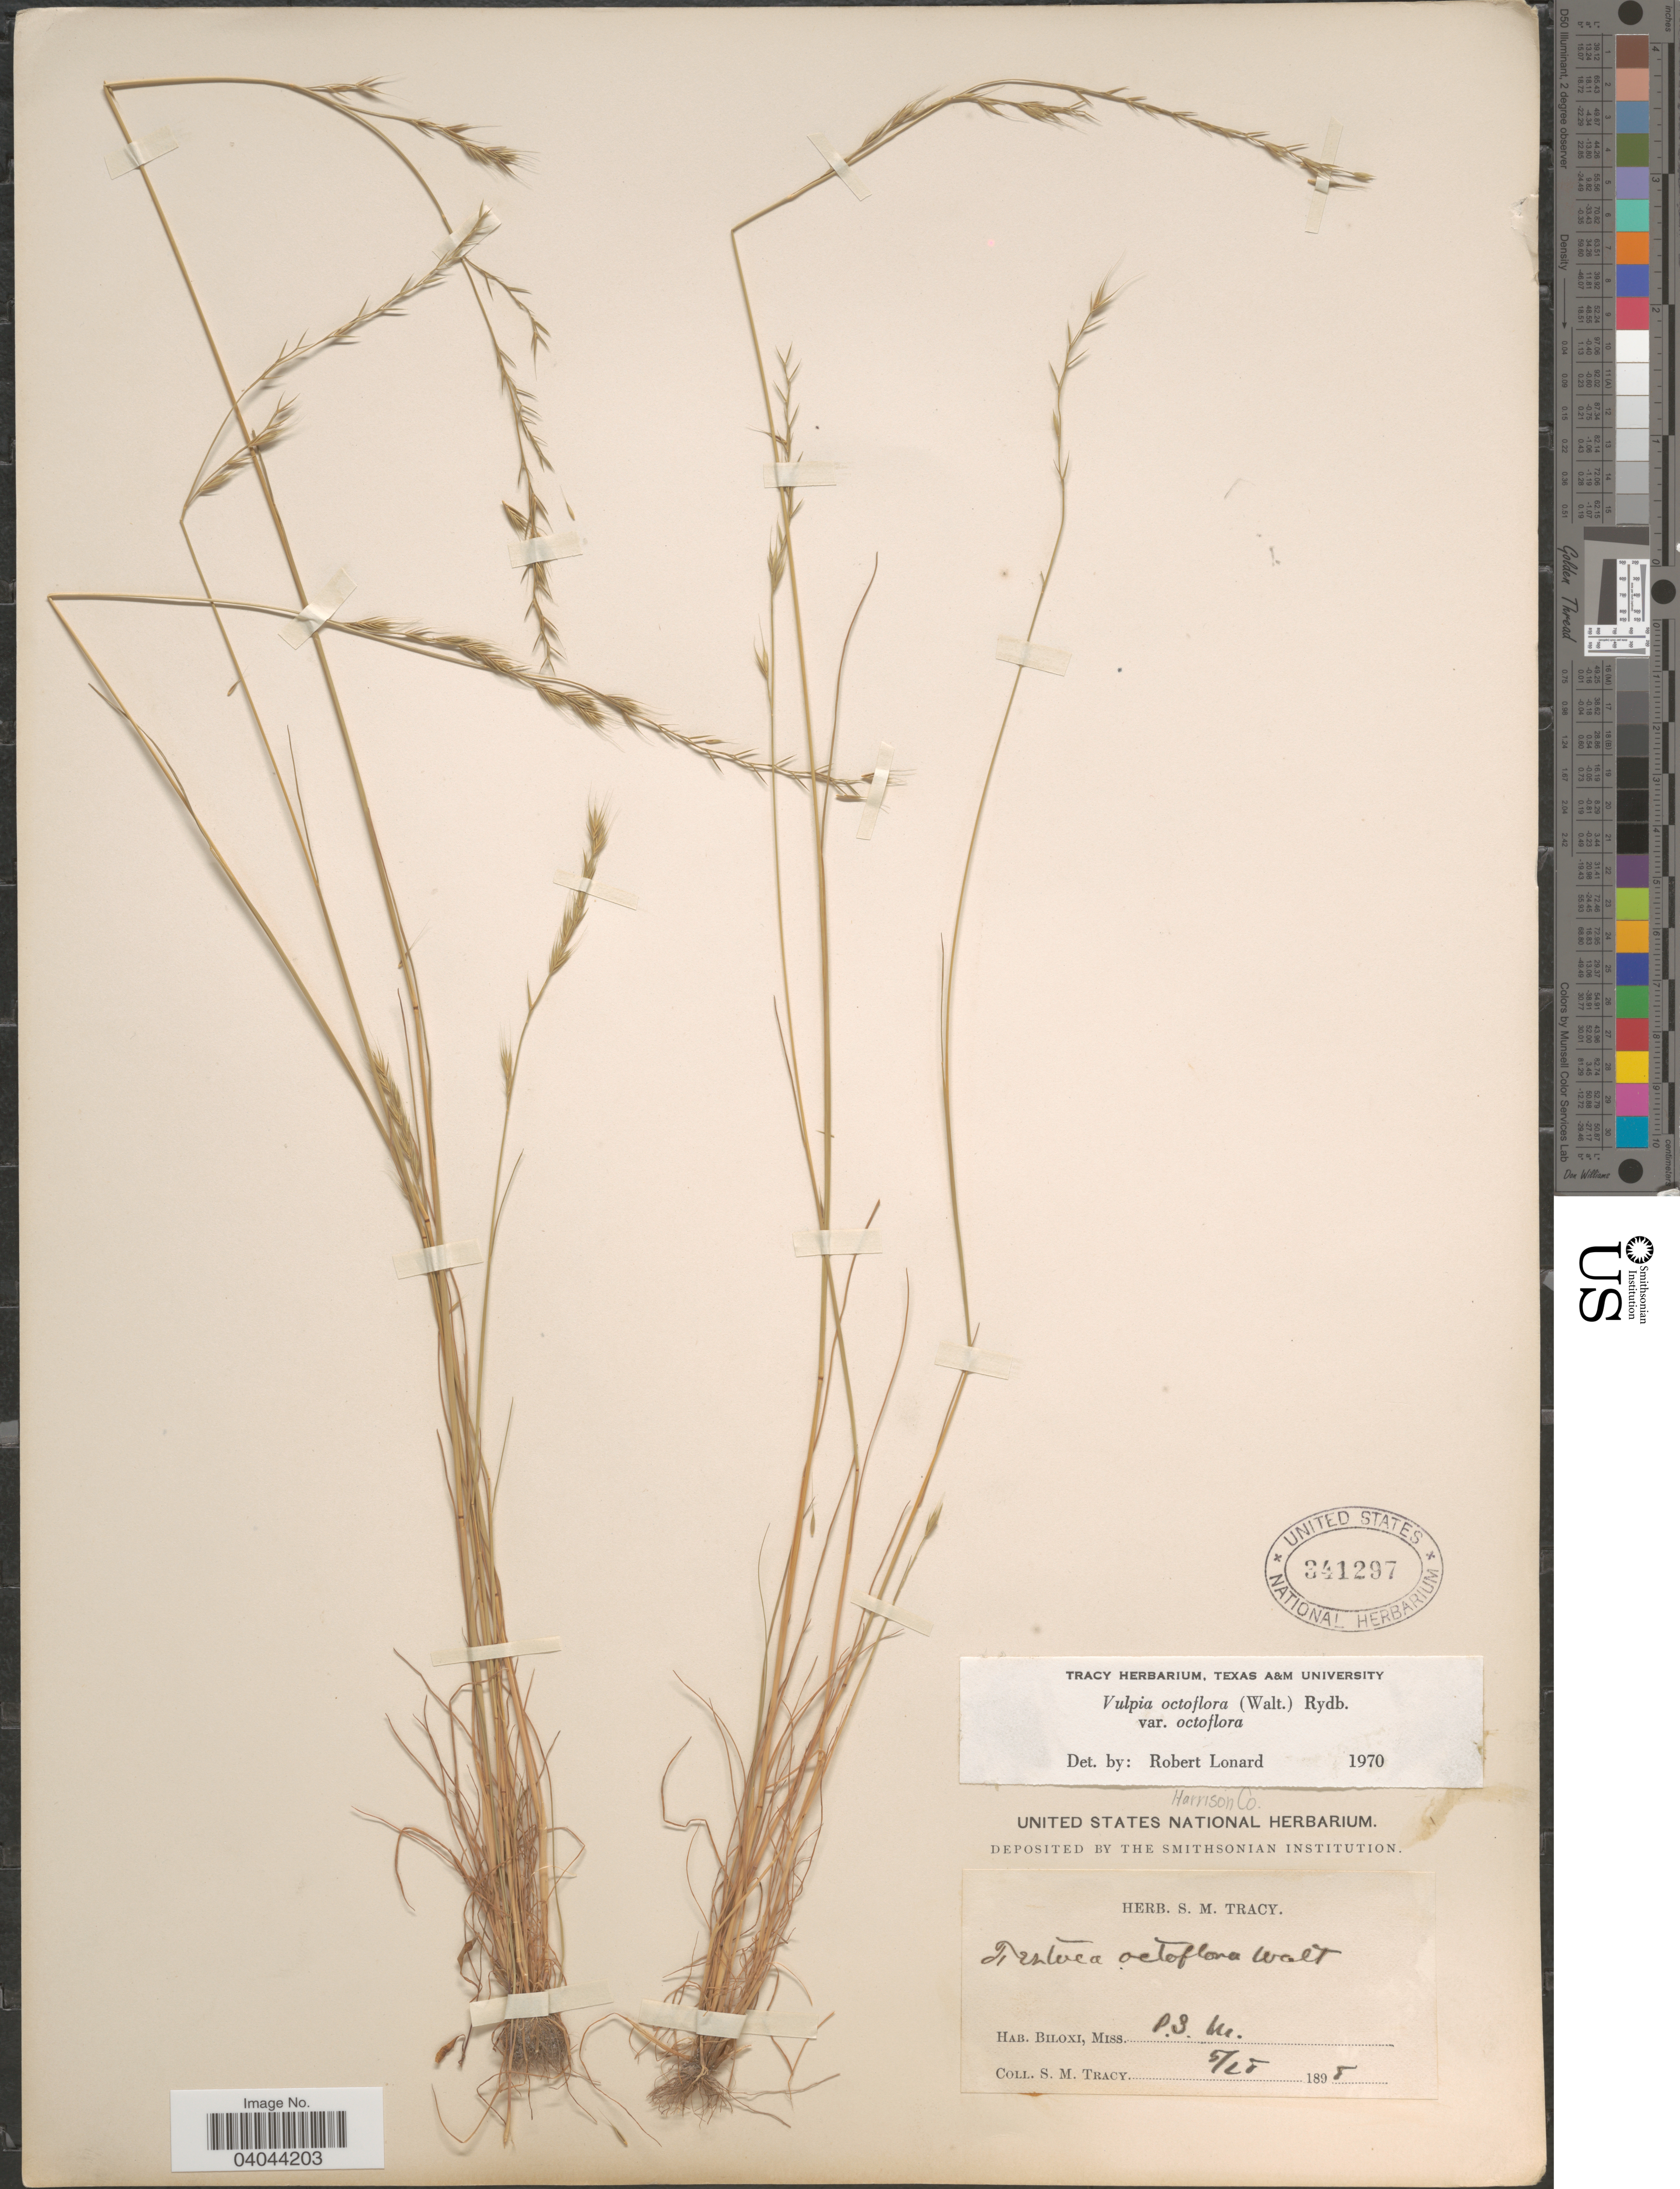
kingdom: Plantae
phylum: Tracheophyta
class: Liliopsida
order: Poales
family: Poaceae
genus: Festuca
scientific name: Festuca octoflora var. octoflora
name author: Walter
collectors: S. M. Tracy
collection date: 1898-05-28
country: United States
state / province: Mississippi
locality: Harrison Co. Biloxi. P.S.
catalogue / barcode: US 341297